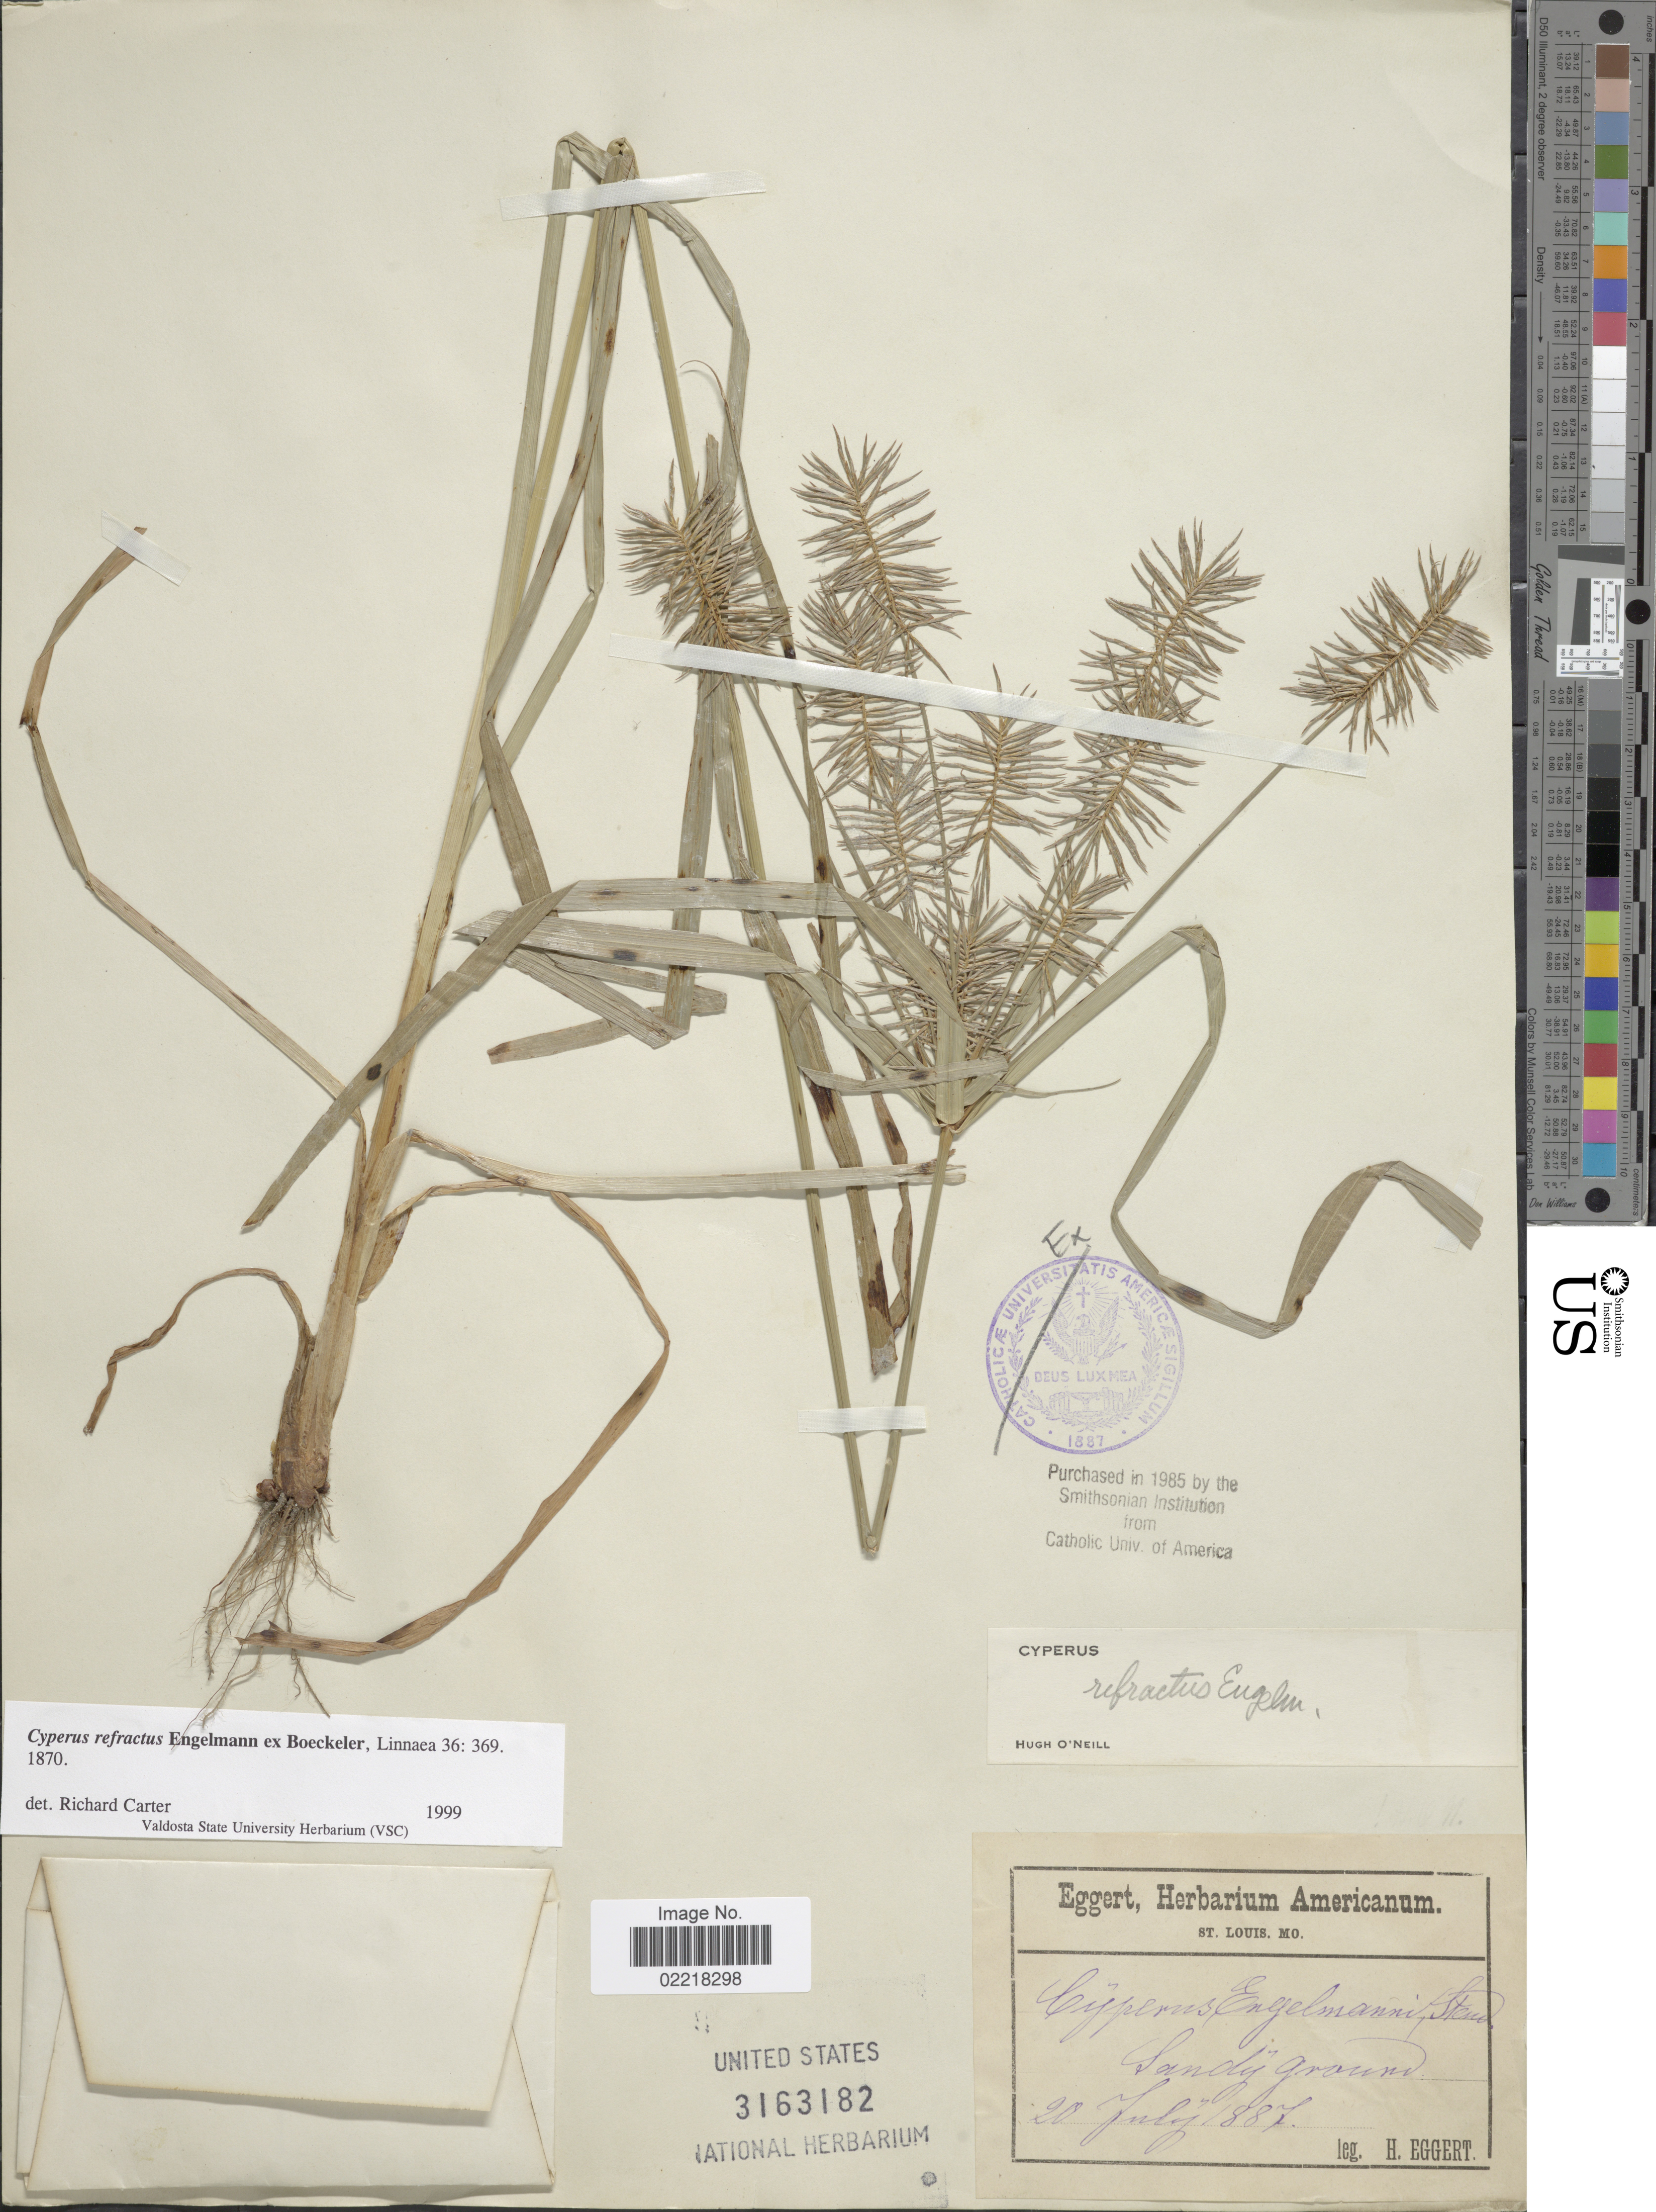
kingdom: Plantae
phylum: Tracheophyta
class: Liliopsida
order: Poales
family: Cyperaceae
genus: Cyperus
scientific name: Cyperus refractus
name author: Engelm. ex Boeckeler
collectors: H. Eggert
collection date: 1887-07-20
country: United States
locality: Sandy ground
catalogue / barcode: US 3163182